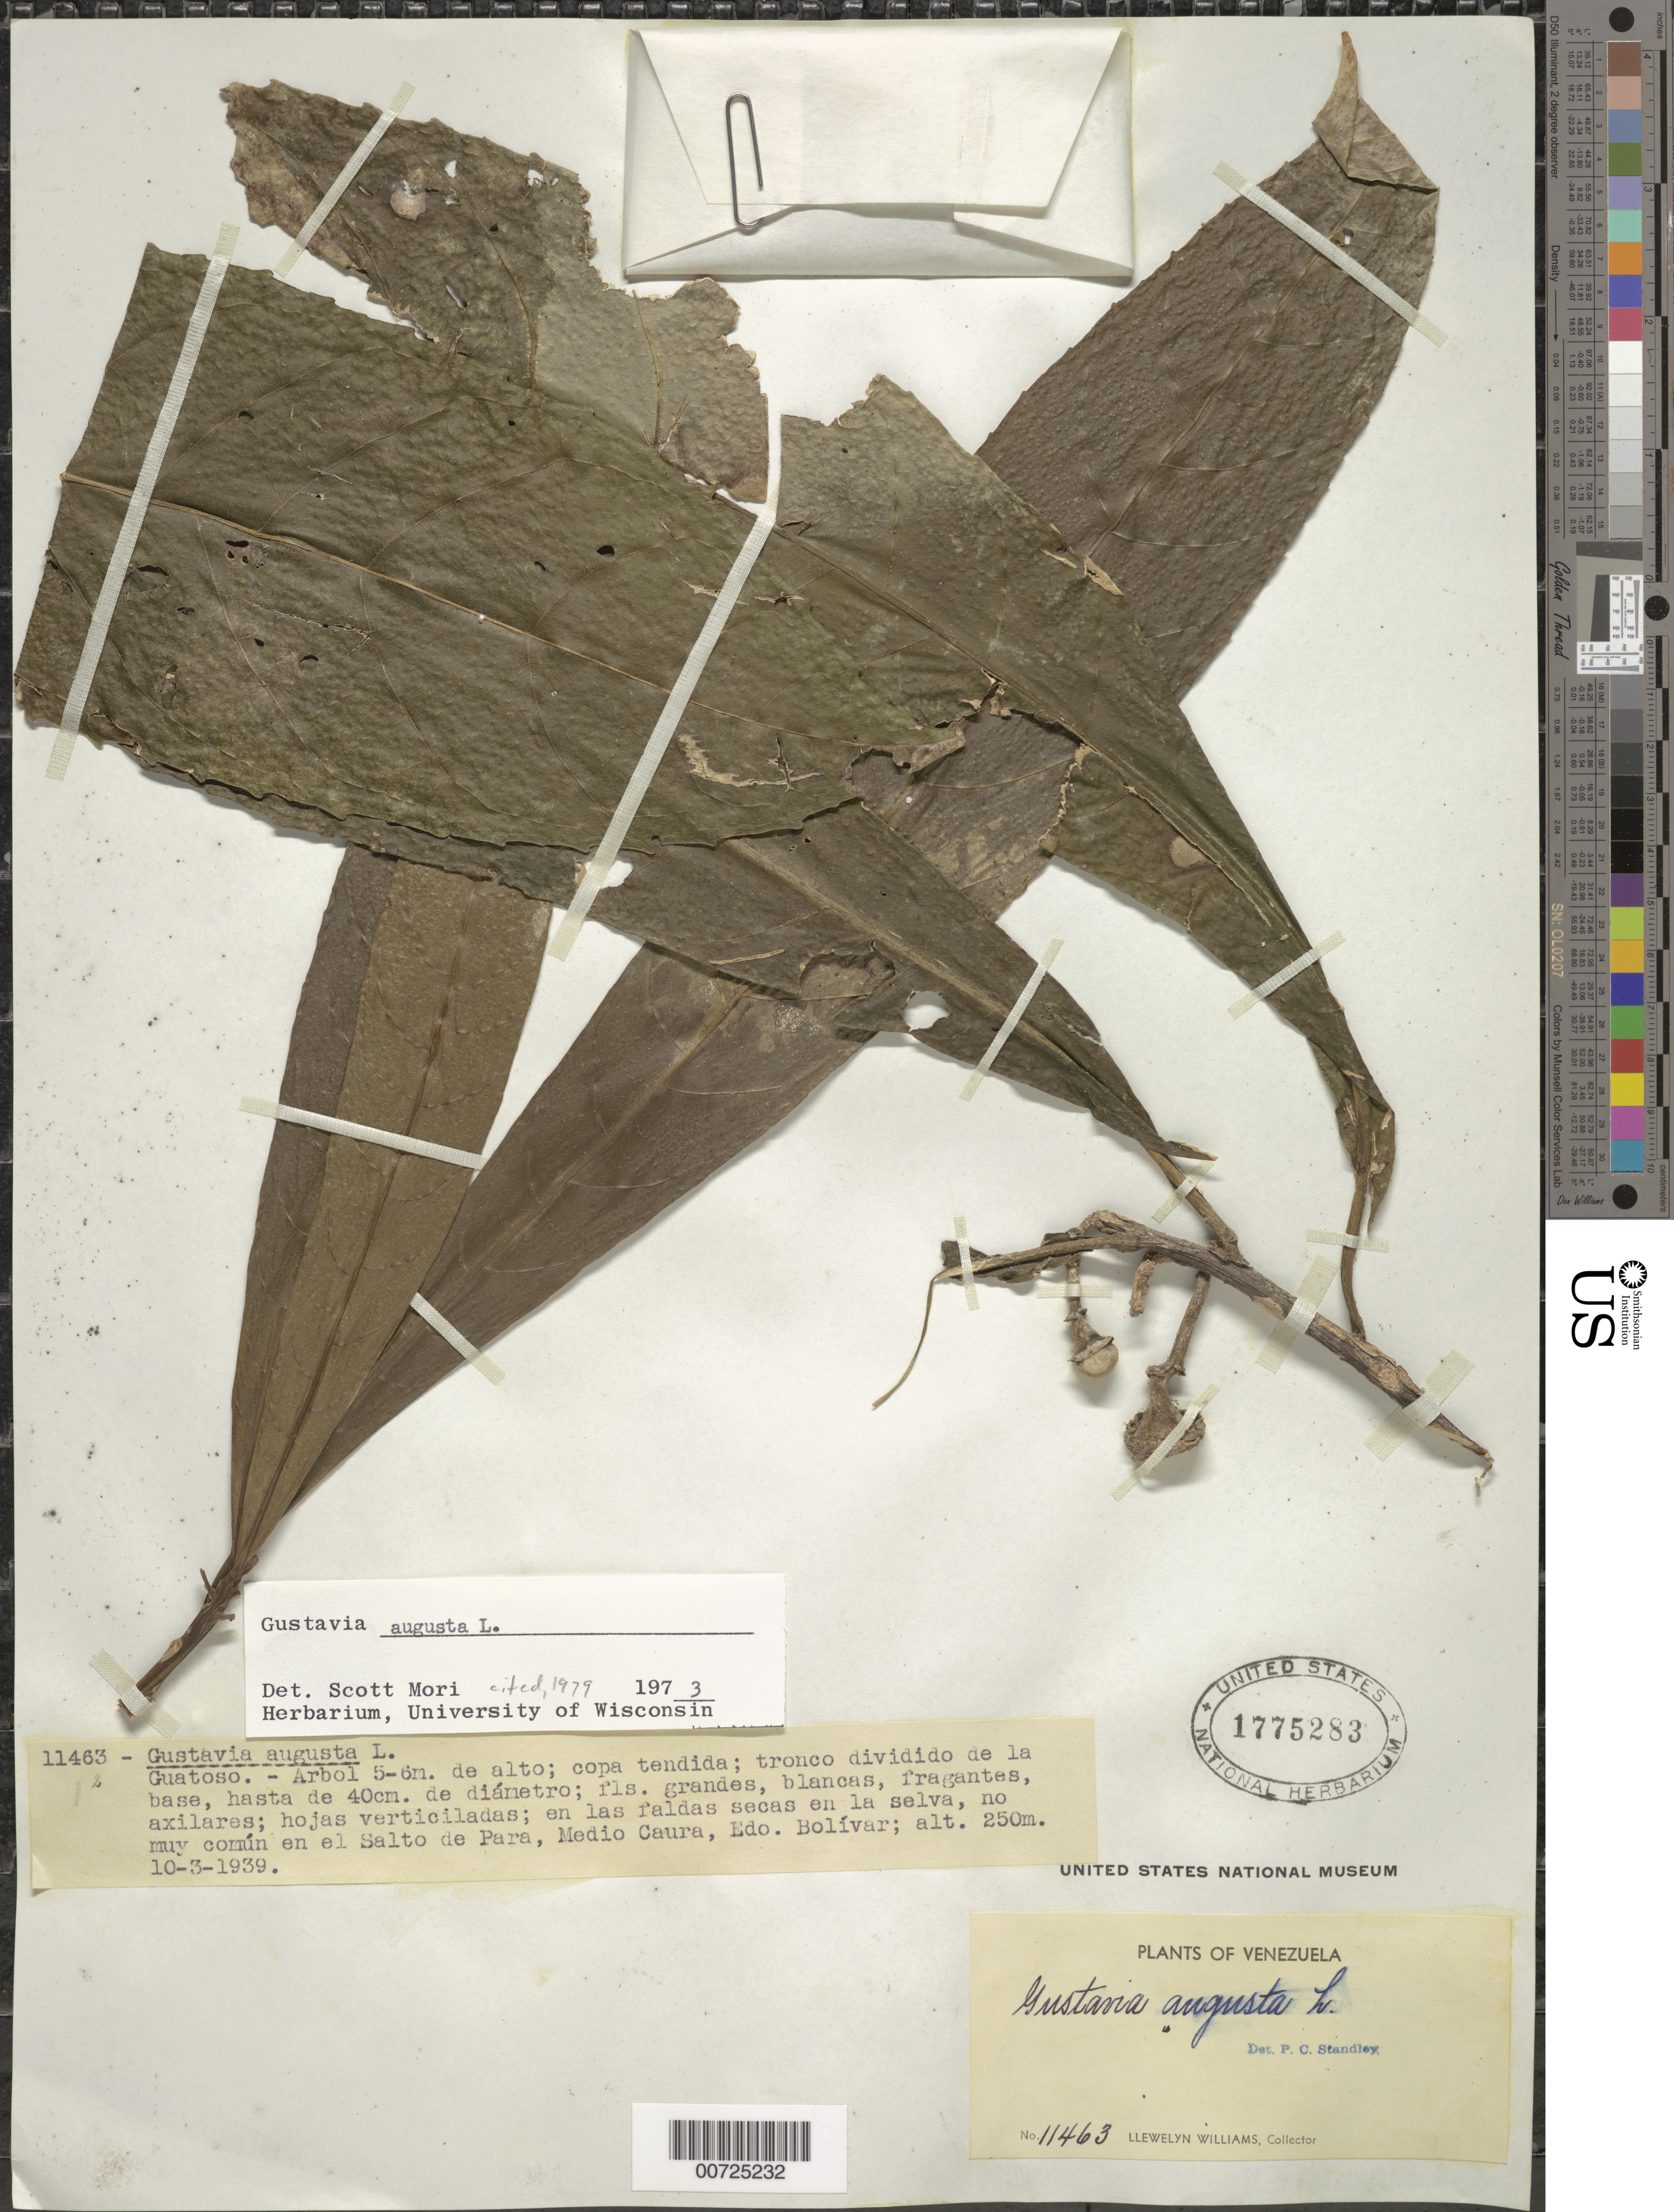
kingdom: Plantae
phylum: Tracheophyta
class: Magnoliopsida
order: Ericales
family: Lecythidaceae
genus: Gustavia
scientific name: Gustavia augusta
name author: L.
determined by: Mori, Scott A.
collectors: Ll. Williams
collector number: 11463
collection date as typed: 10-Mar-39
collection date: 1939-03-10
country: Venezuela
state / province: Bolívar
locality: Salto de Para, Medio Caura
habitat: Las faldas secas en la selva; no muy commun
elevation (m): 250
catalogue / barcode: US 1775283